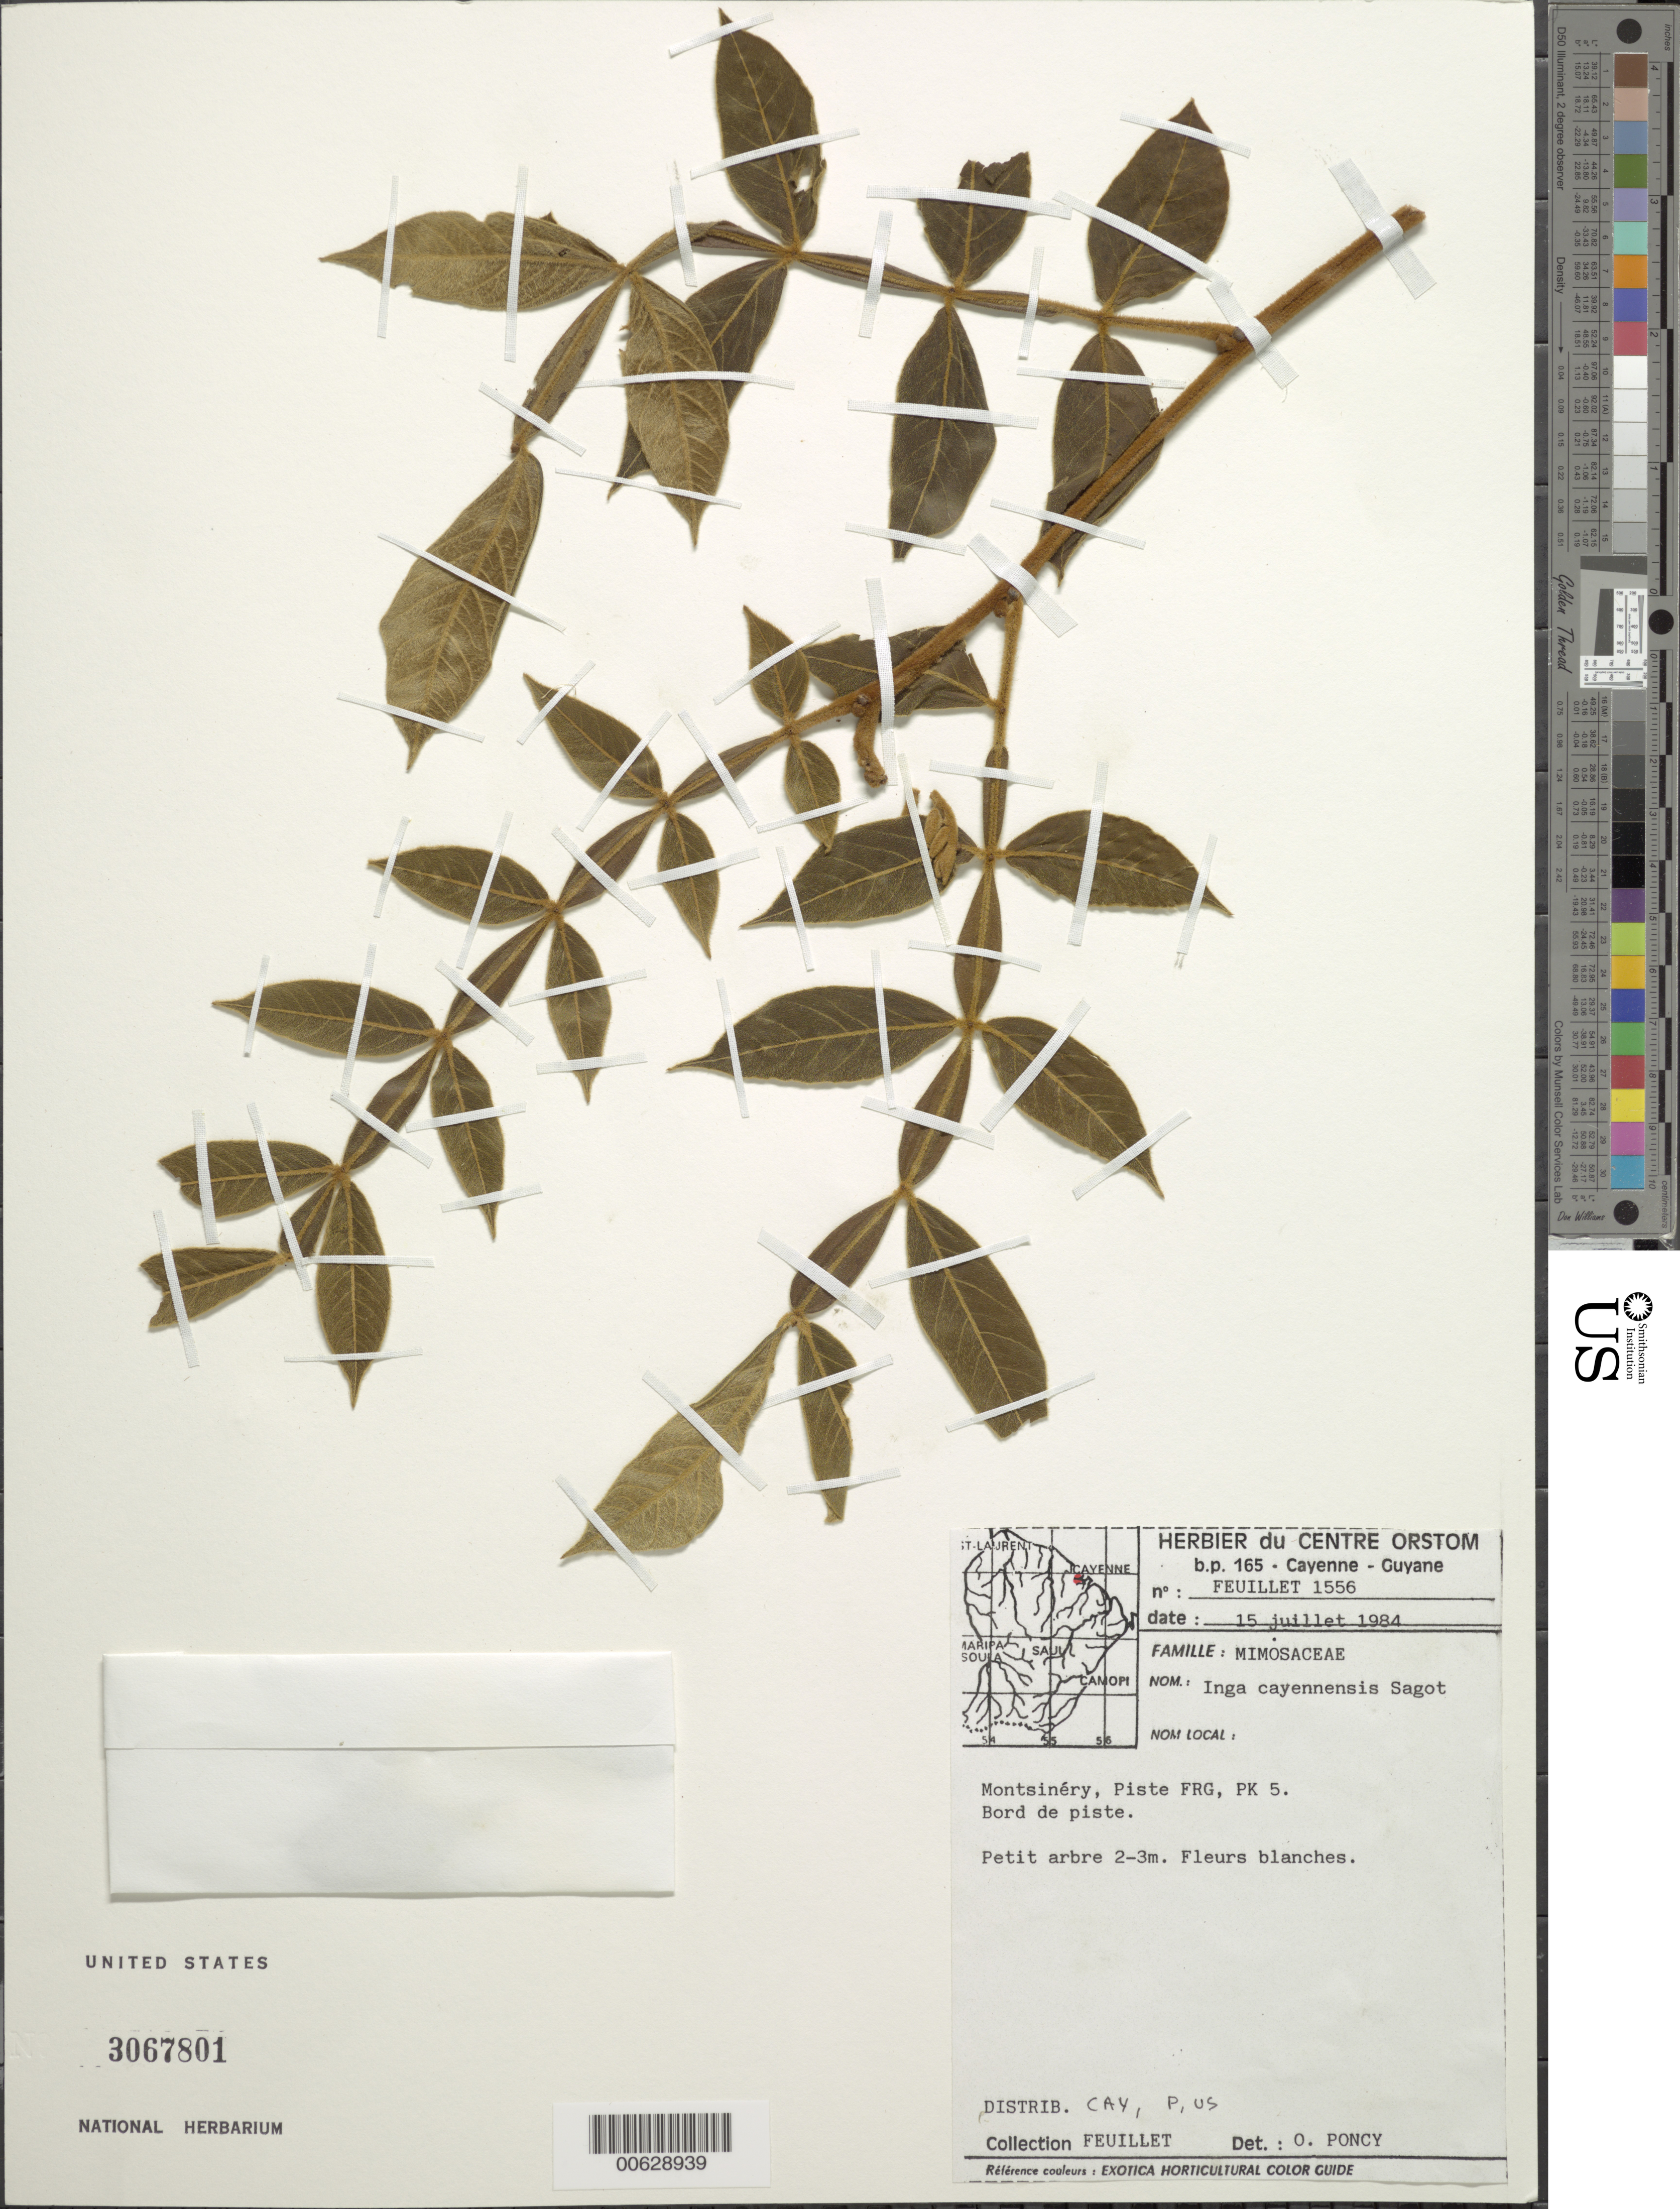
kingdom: Plantae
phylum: Tracheophyta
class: Magnoliopsida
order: Fabales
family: Fabaceae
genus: Inga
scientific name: Inga cayennensis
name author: Sagot ex Benth.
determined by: Poncy, O.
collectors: C. Feuillet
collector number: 1556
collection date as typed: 15-Jul-84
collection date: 1984-07-15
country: French Guiana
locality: Montsinéry, Piste FRG, PK 5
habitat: Bord de piste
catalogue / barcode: US 3067801